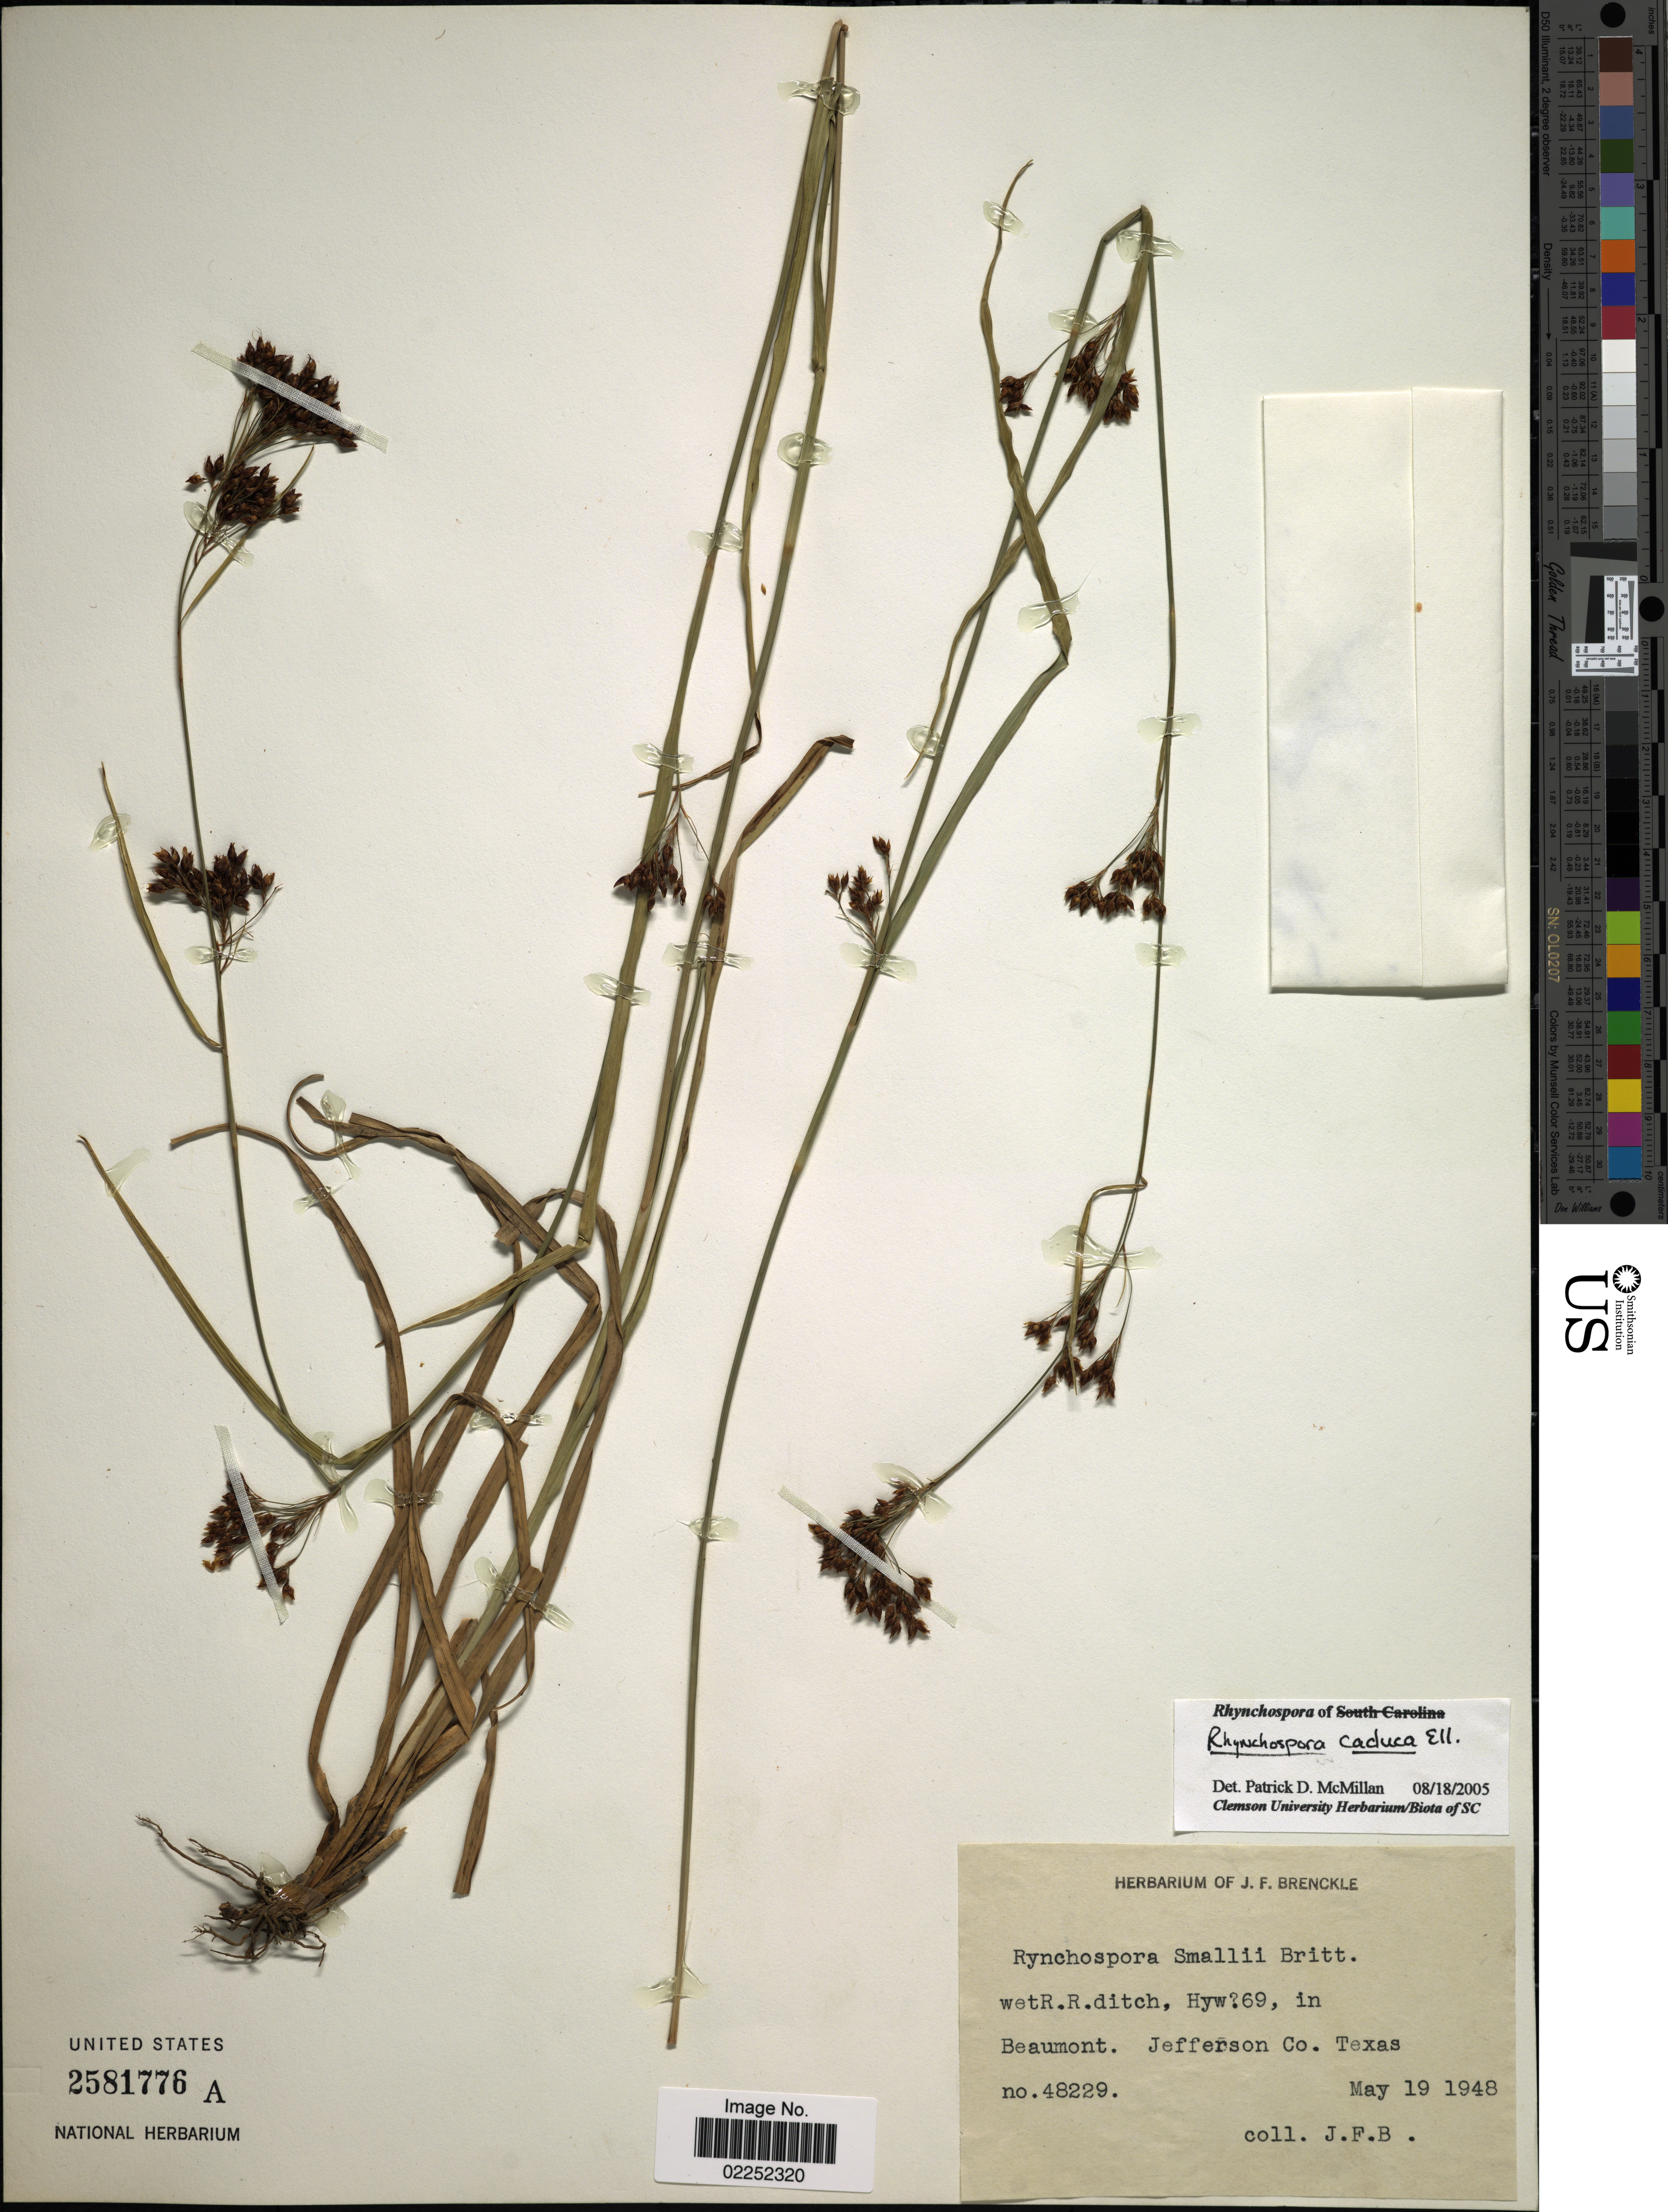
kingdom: Plantae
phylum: Tracheophyta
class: Liliopsida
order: Poales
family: Cyperaceae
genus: Rhynchospora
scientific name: Rhynchospora caduca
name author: Elliott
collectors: J. Brenckle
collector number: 48229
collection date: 1948-05-19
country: United States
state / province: Texas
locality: Wet R.R. ditch, roadside, Hwy. 69, in Beaumont, Jefferson Co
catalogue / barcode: US 2581776A